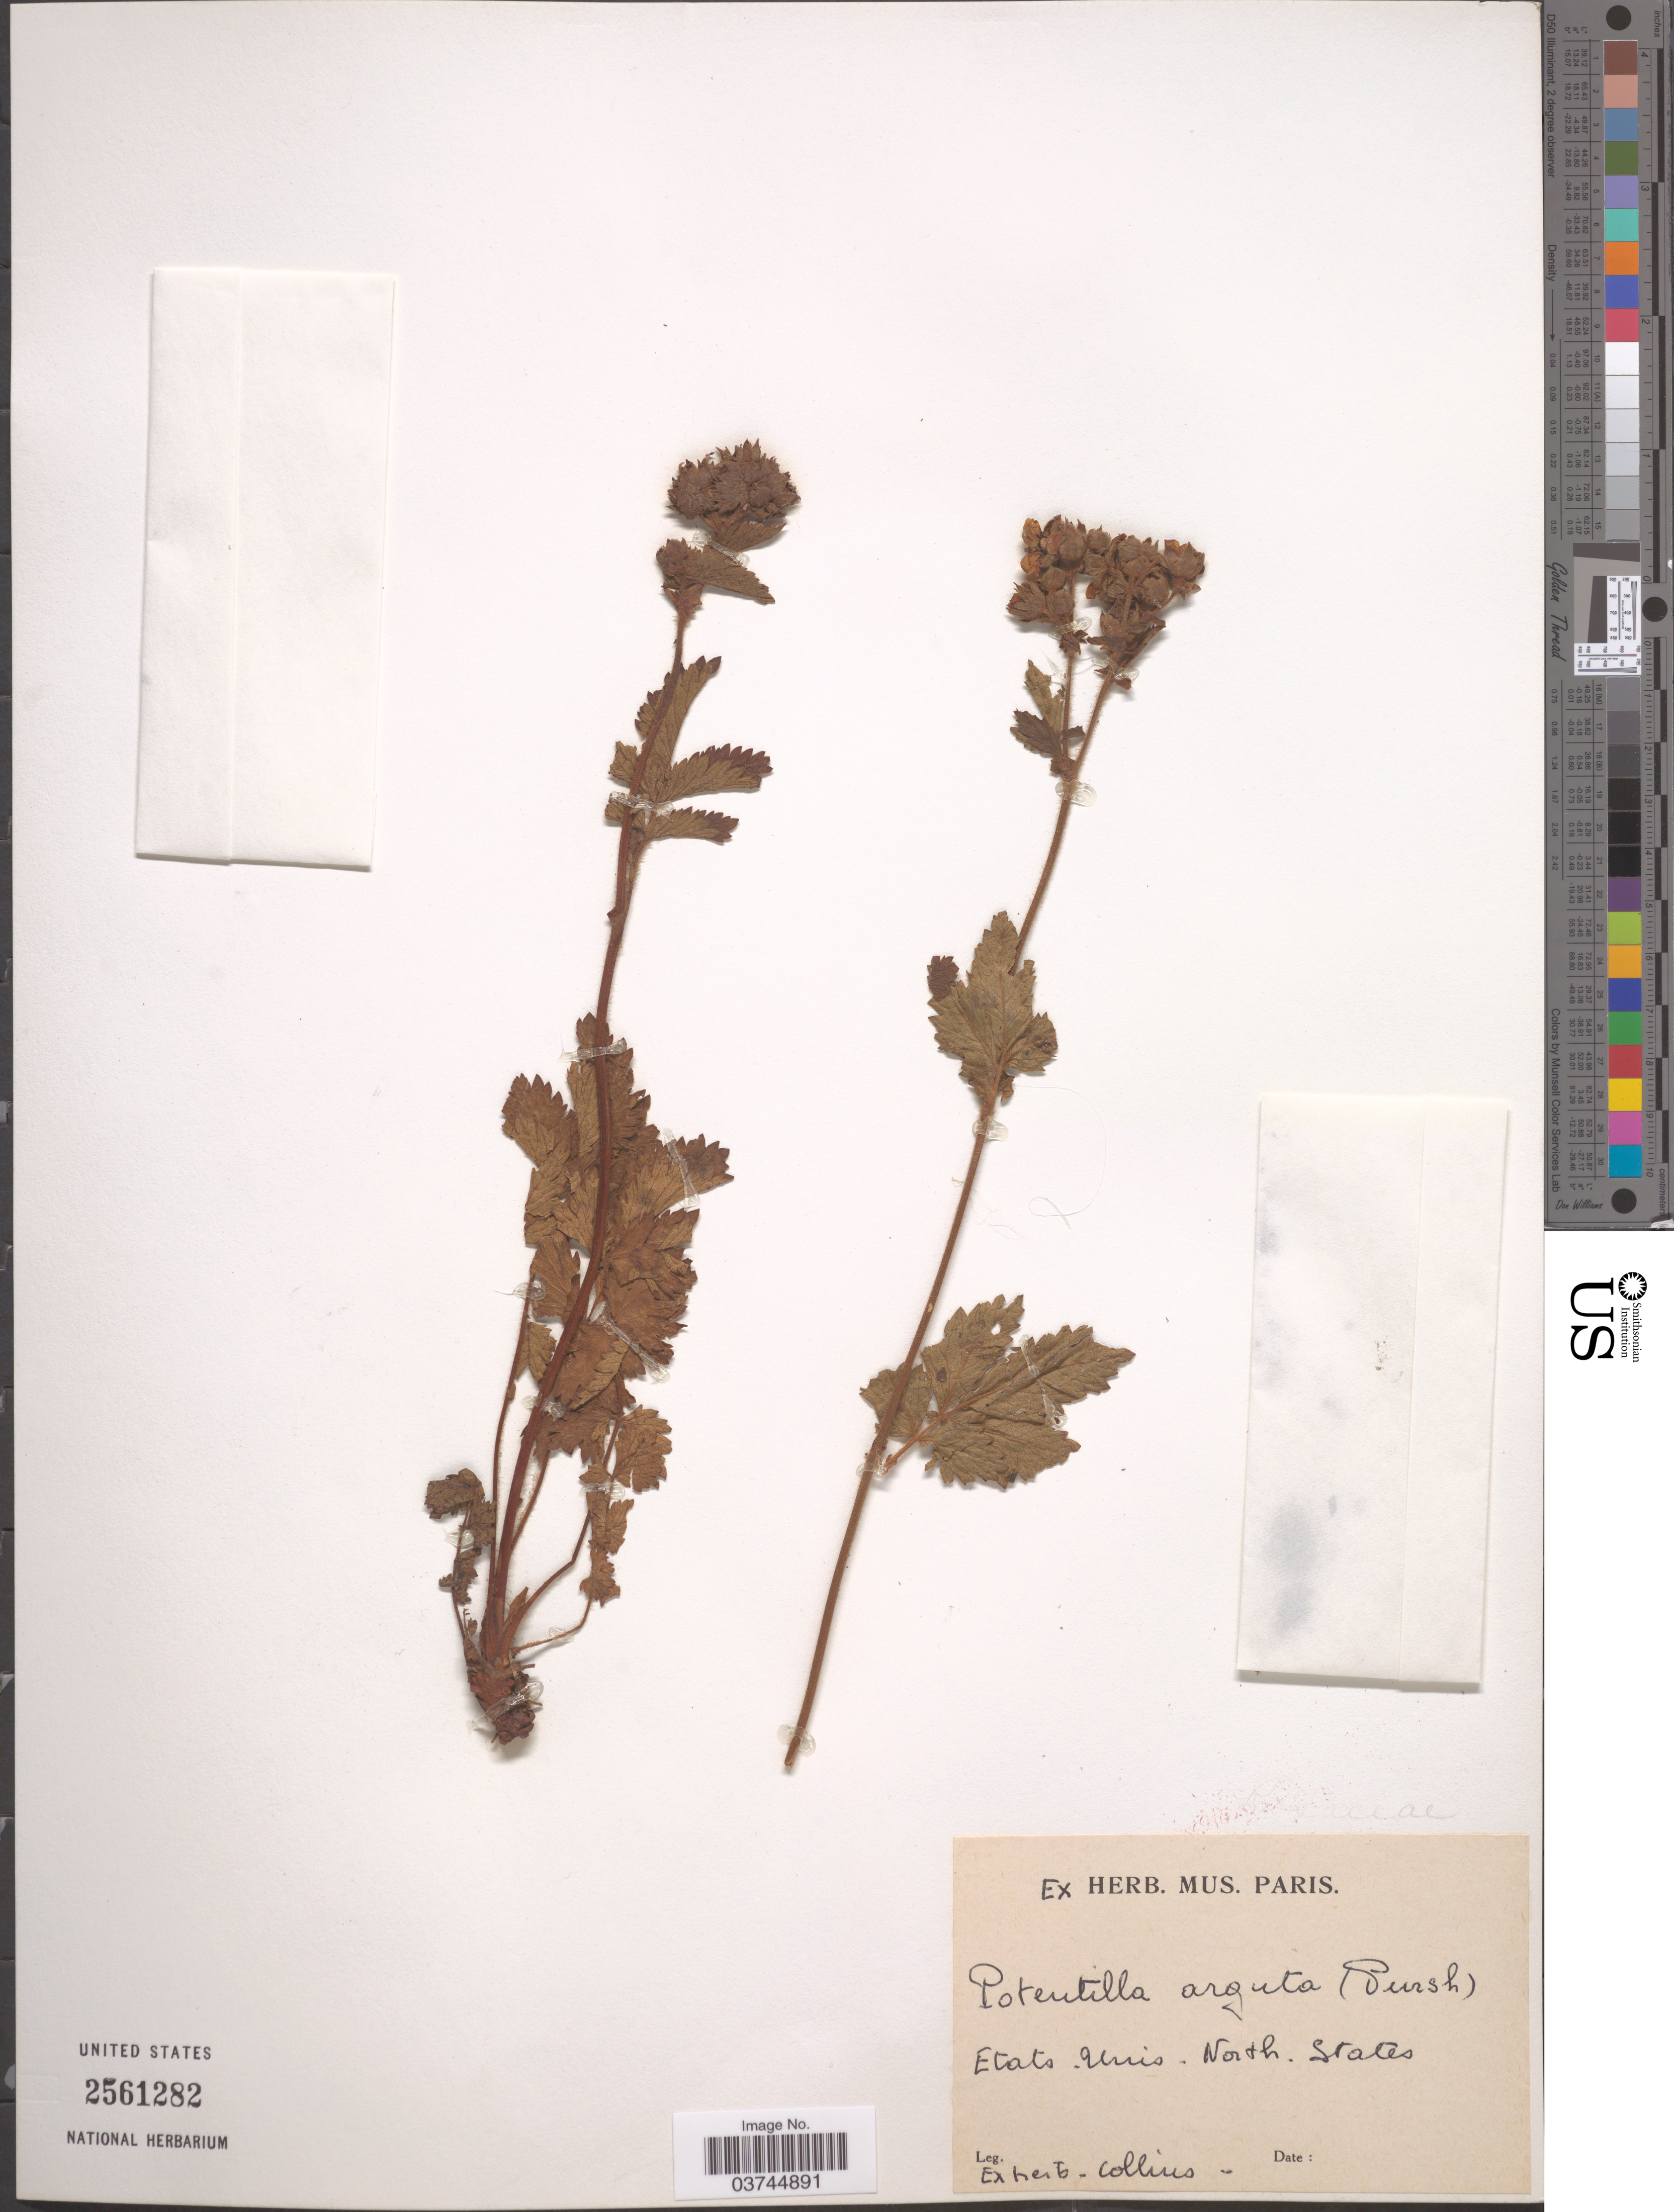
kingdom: Plantae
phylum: Tracheophyta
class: Magnoliopsida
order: Rosales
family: Rosaceae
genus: Drymocallis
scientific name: Drymocallis arguta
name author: (Pursh) Rydb.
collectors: Ex herb. Collins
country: United States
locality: Etats. Unis. North. States.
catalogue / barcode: US 2561282